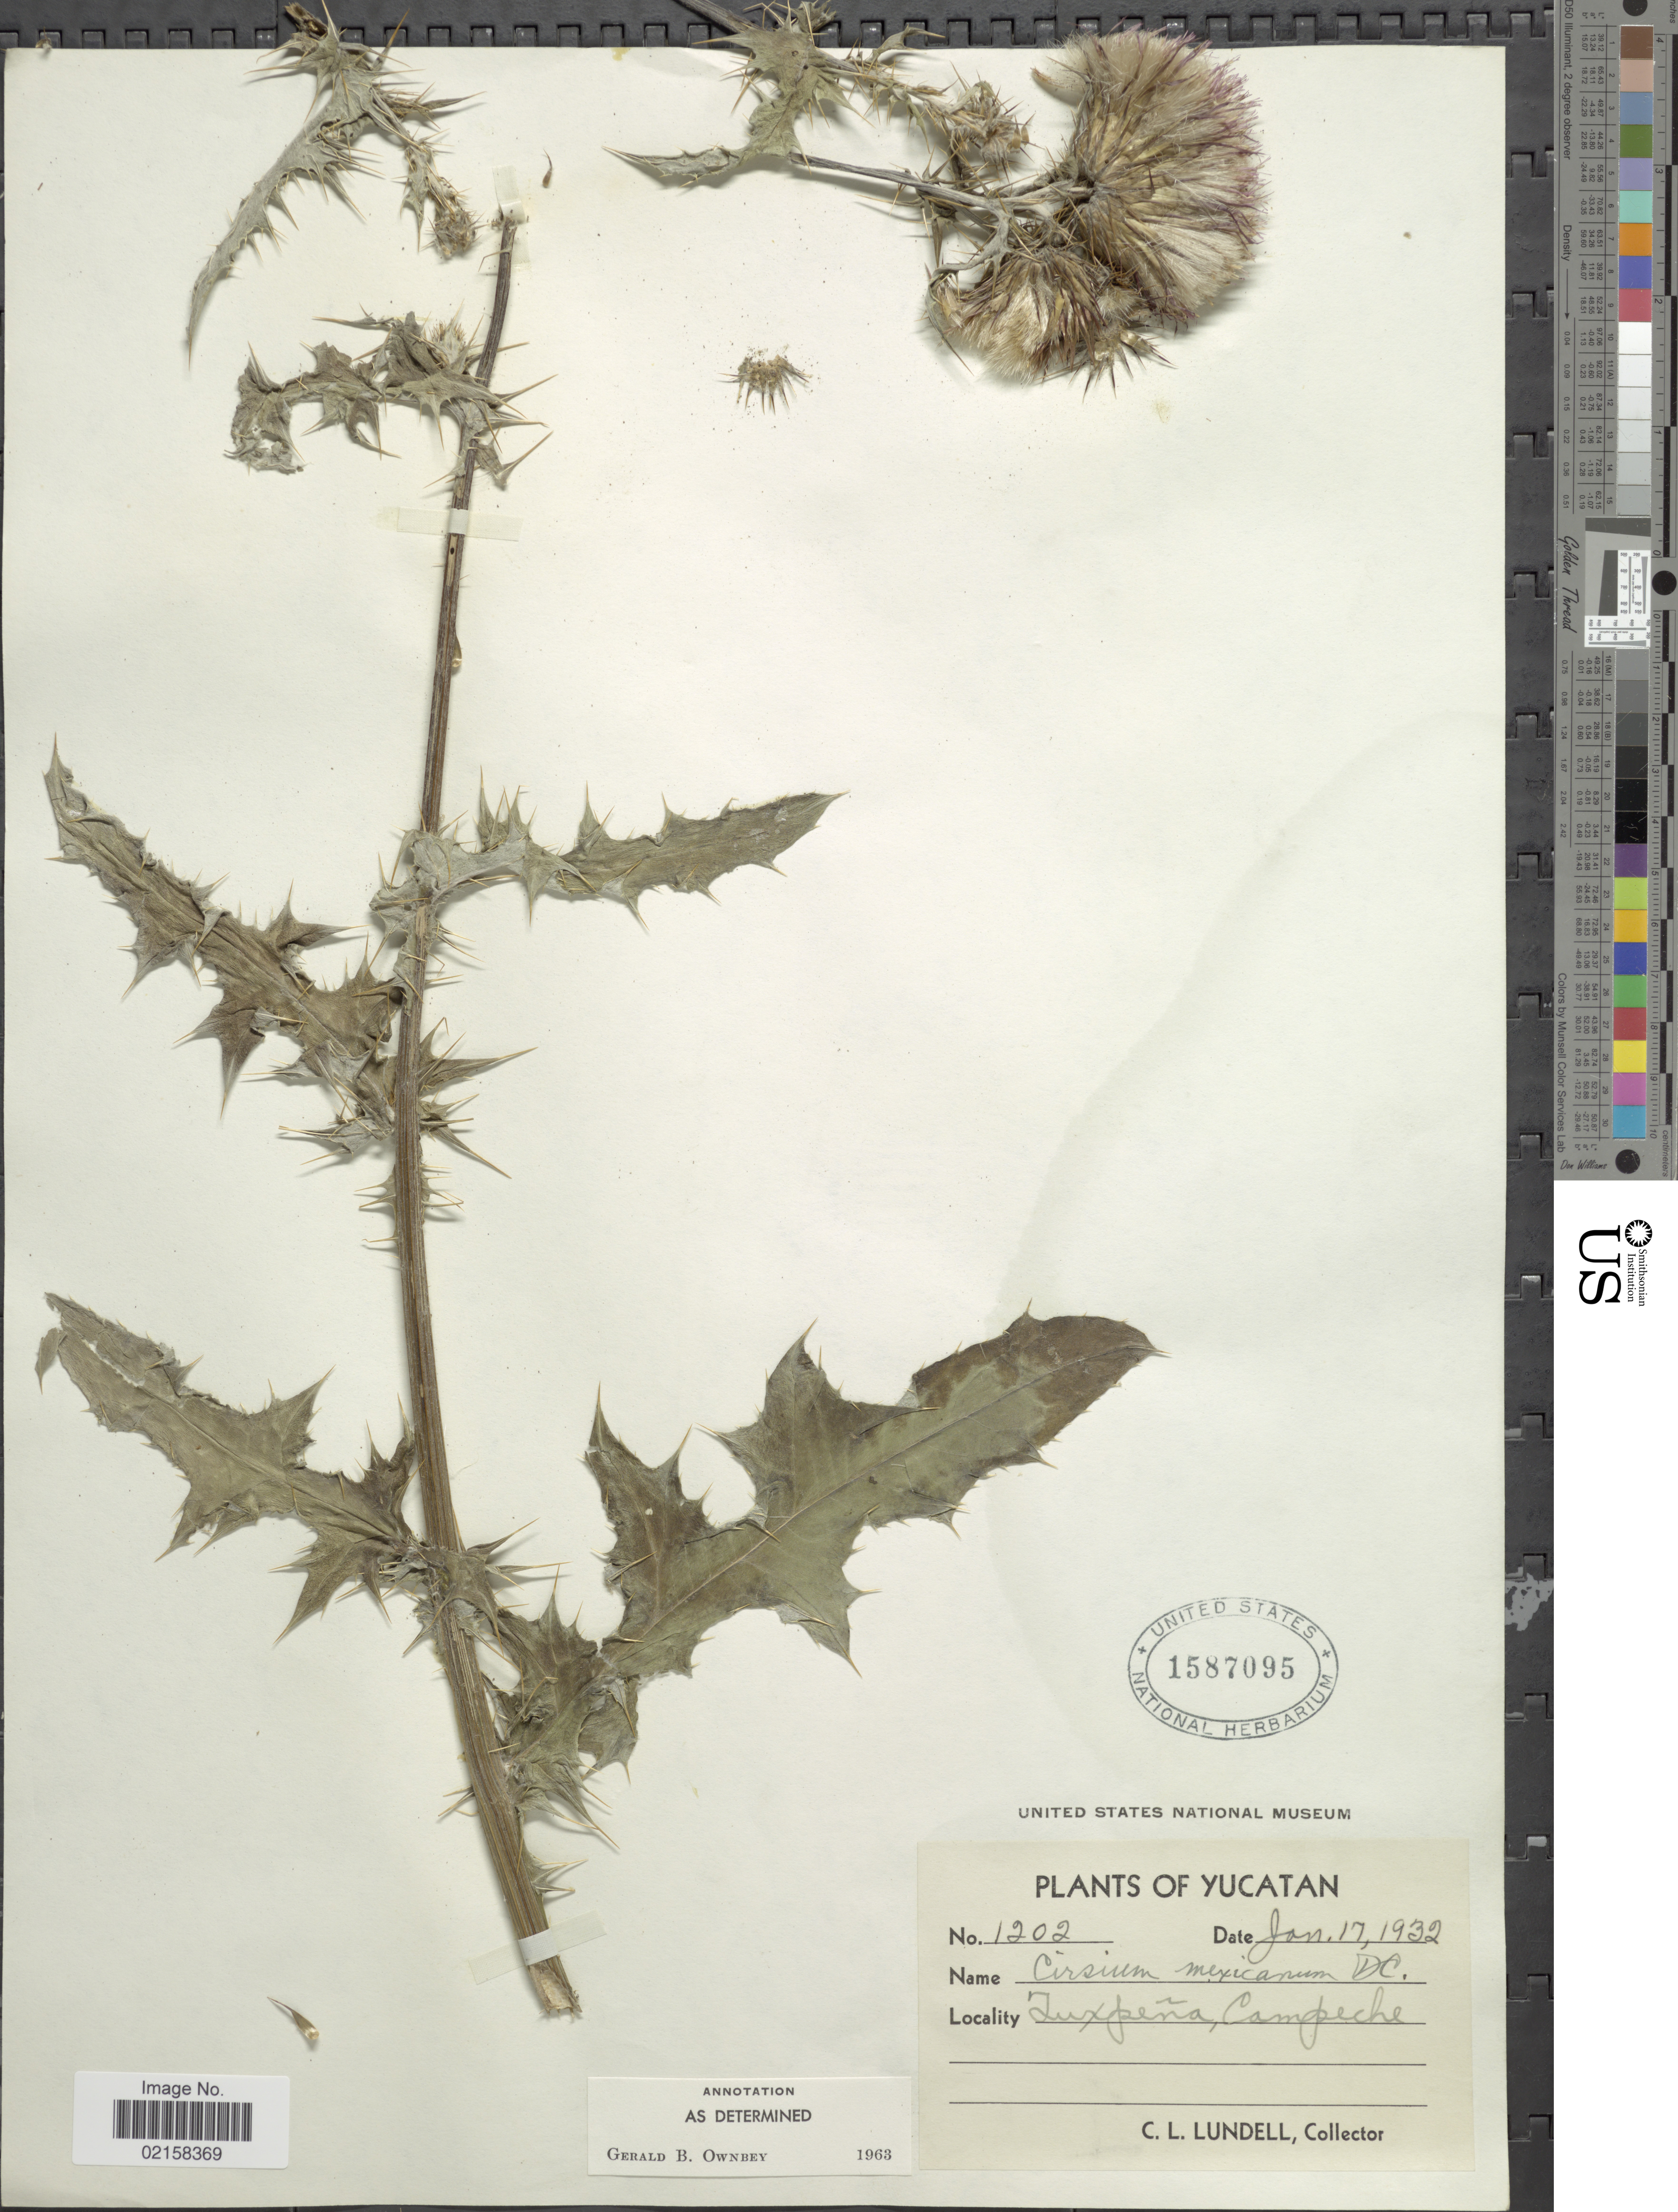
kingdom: Plantae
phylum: Tracheophyta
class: Magnoliopsida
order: Asterales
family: Asteraceae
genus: Cirsium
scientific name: Cirsium mexicanum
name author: DC.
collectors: C. L. Lundell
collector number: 1202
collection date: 1932-01-17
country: Mexico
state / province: Yucatán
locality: Tuxpena, Campeche.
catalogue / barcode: US 1587095